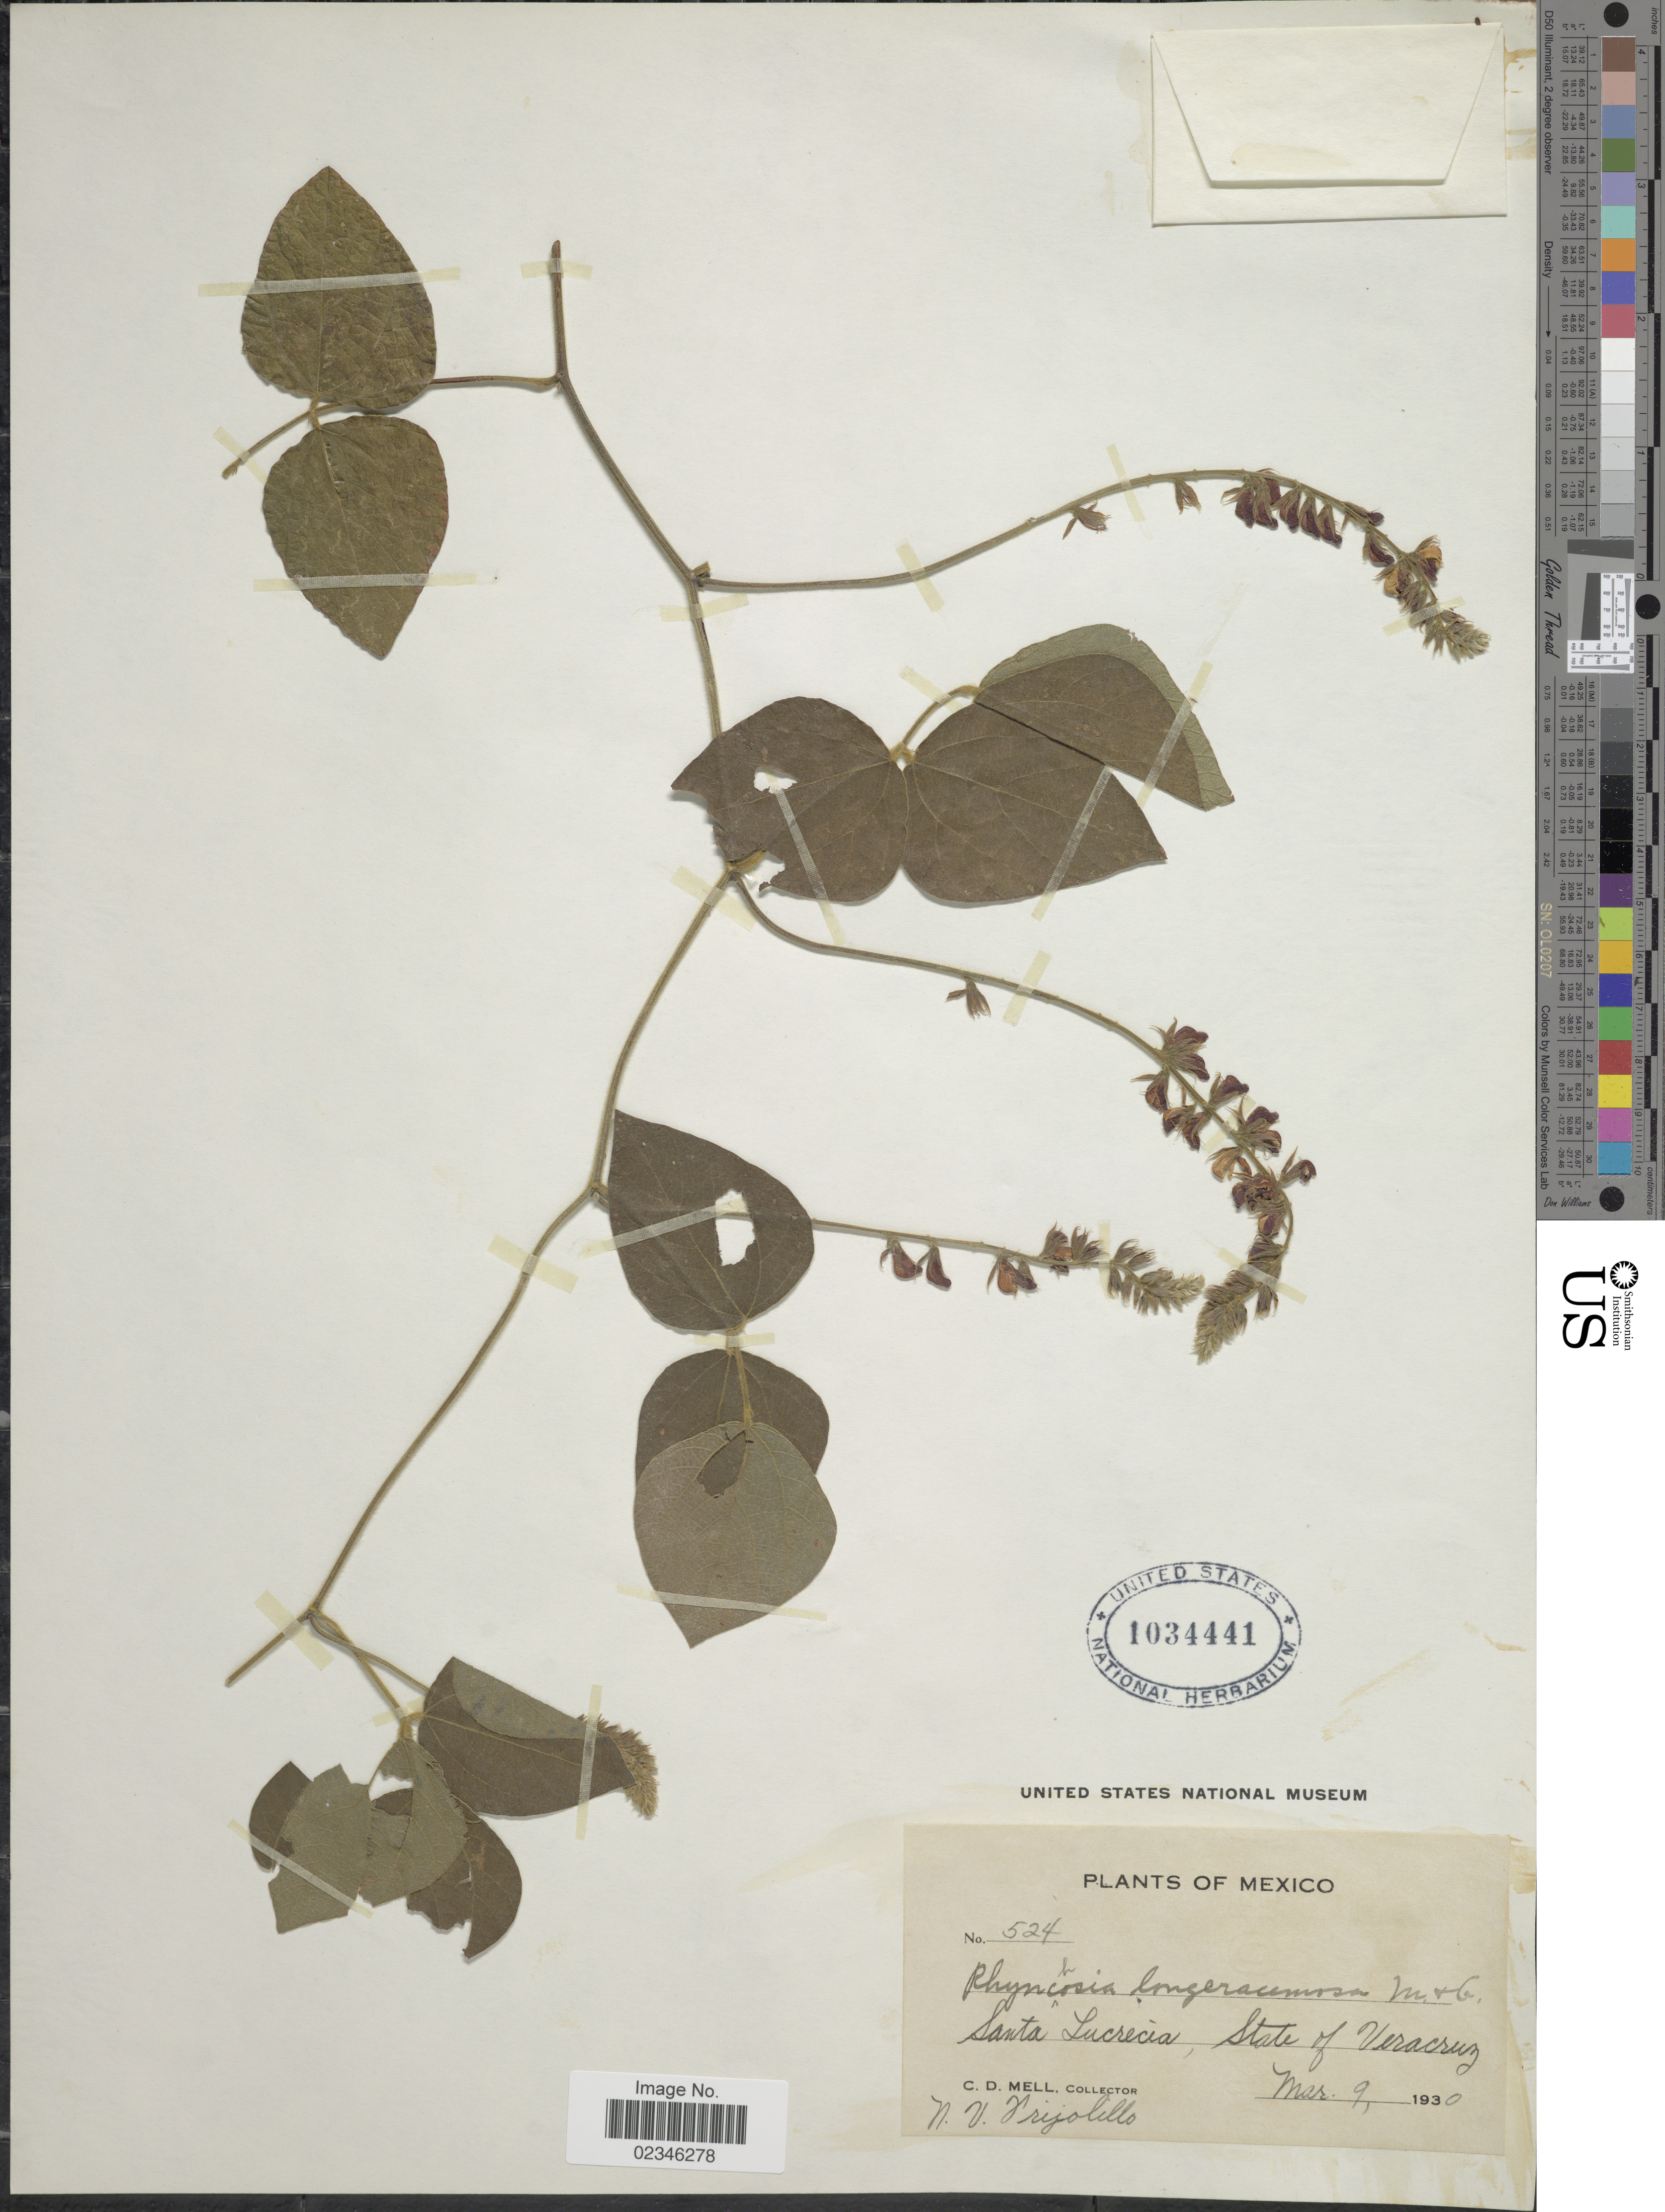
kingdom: Plantae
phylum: Tracheophyta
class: Magnoliopsida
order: Fabales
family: Fabaceae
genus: Rhynchosia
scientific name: Rhynchosia longeracemosa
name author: M. Martens & Galeotti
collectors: C. D. Mell & N. Prijolillo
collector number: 524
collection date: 1930-03-09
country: Mexico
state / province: Veracruz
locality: Santa Lucrecia, State of Veracruz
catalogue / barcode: US 1034441